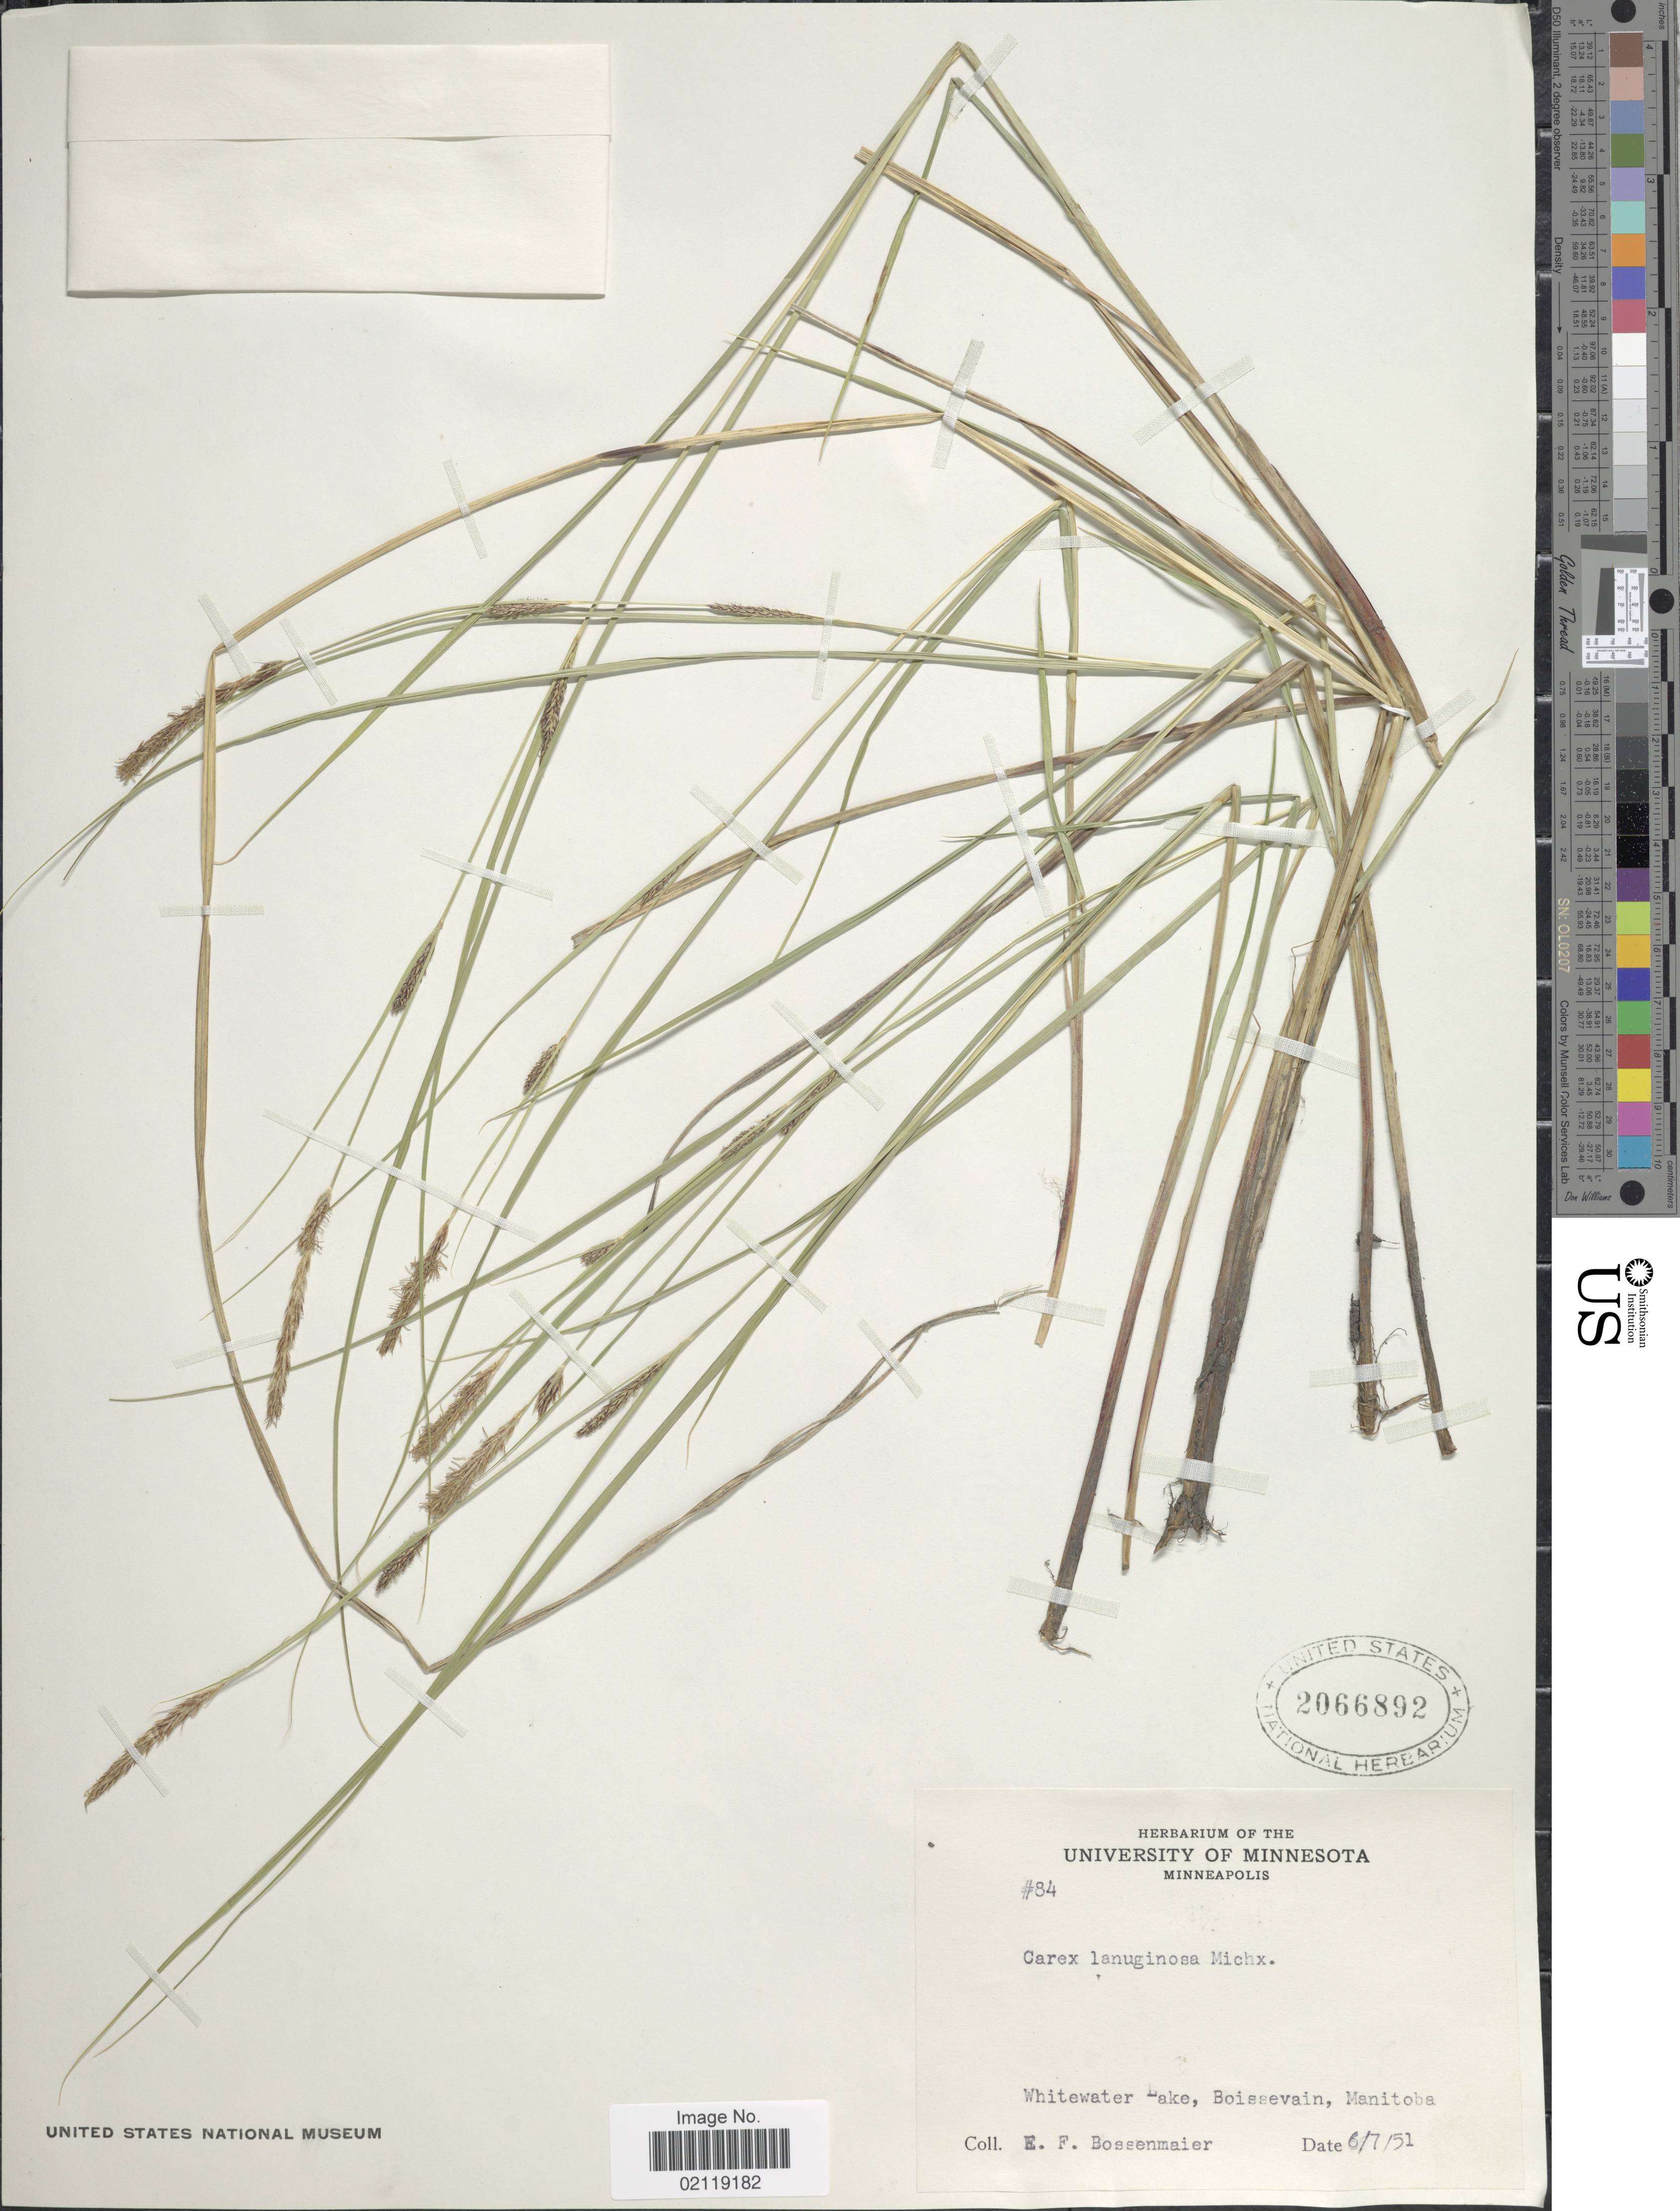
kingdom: Plantae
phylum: Tracheophyta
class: Liliopsida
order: Poales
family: Cyperaceae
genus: Carex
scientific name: Carex pellita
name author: Muhl. ex Willd.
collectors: E. Bossenmaier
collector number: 84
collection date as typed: Transcribed d/m/y: 6/7/51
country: Canada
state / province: Manitoba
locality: Whitewater Lake, Boissevain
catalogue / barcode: US 2066892